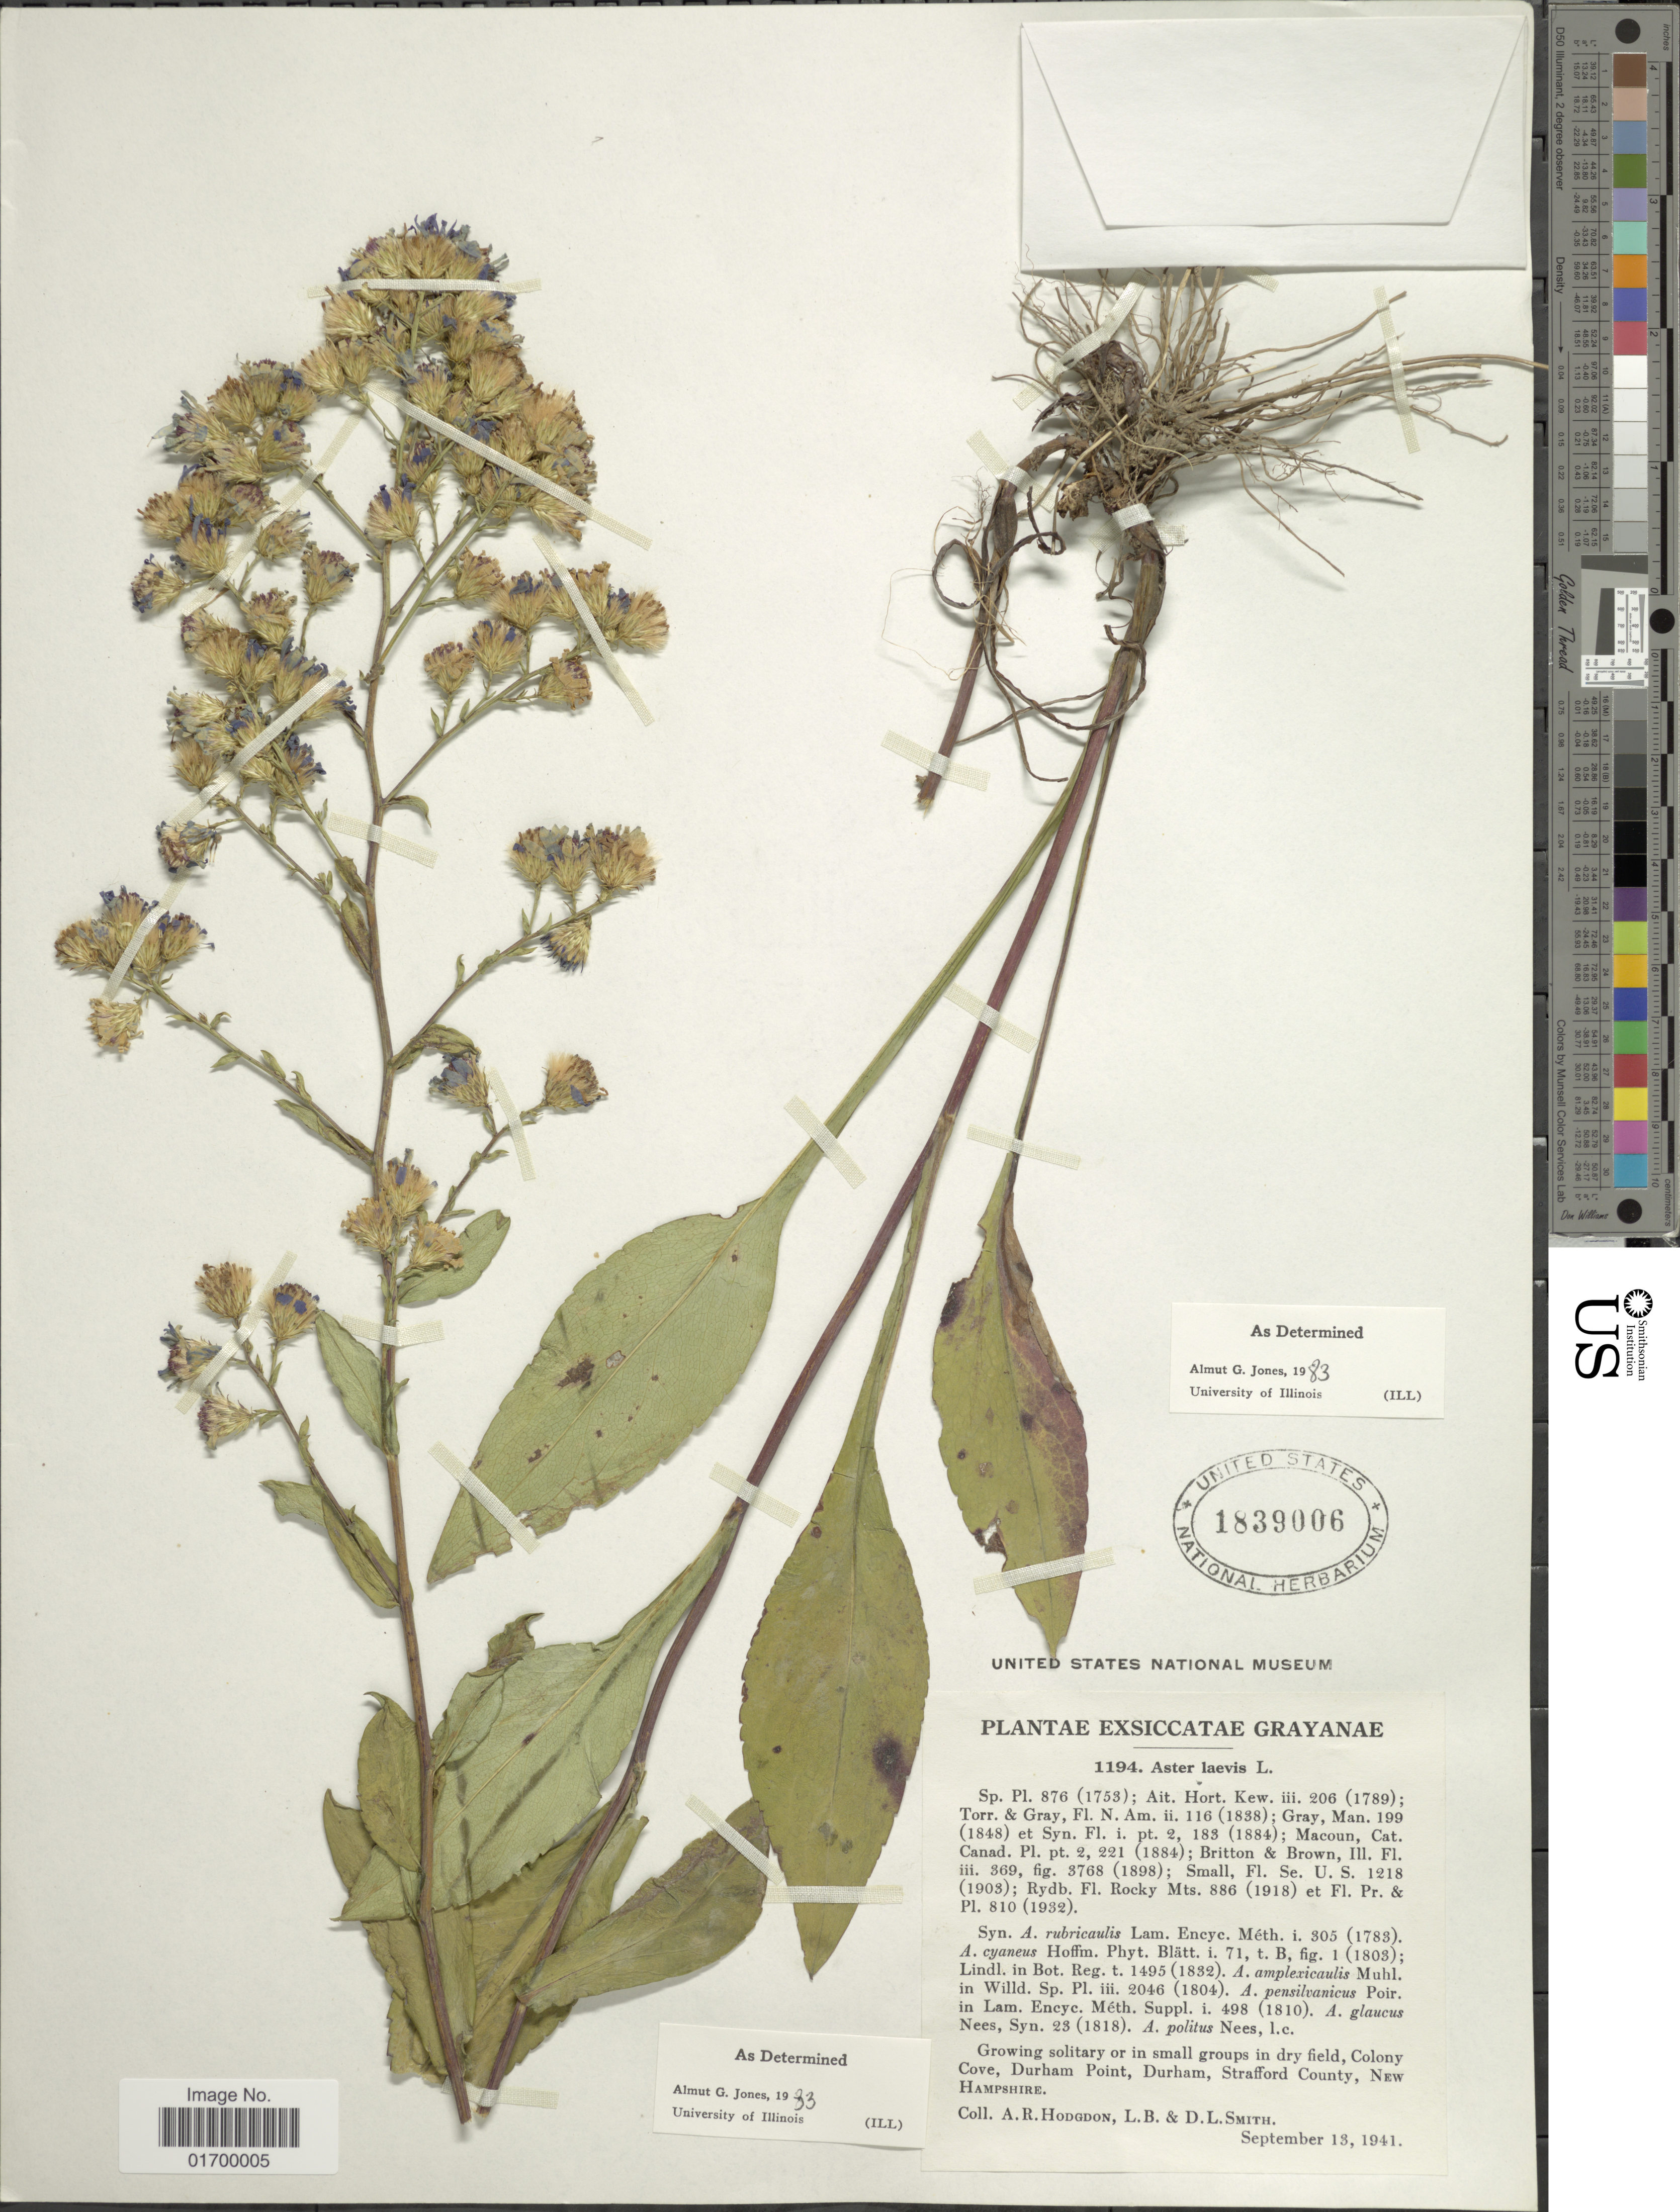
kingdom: Plantae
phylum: Tracheophyta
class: Magnoliopsida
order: Asterales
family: Asteraceae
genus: Symphyotrichum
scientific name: Symphyotrichum laeve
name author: (L.) Á. Löve & D. Löve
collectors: A. R. Hodgdon, L. Smith & D. Smith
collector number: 1194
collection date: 1941-09-13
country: United States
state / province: New Hampshire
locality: Growing solitary or in small groups in dry field, Colony Cove, Durham Point, Durham, Strafford County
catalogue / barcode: US 1839006